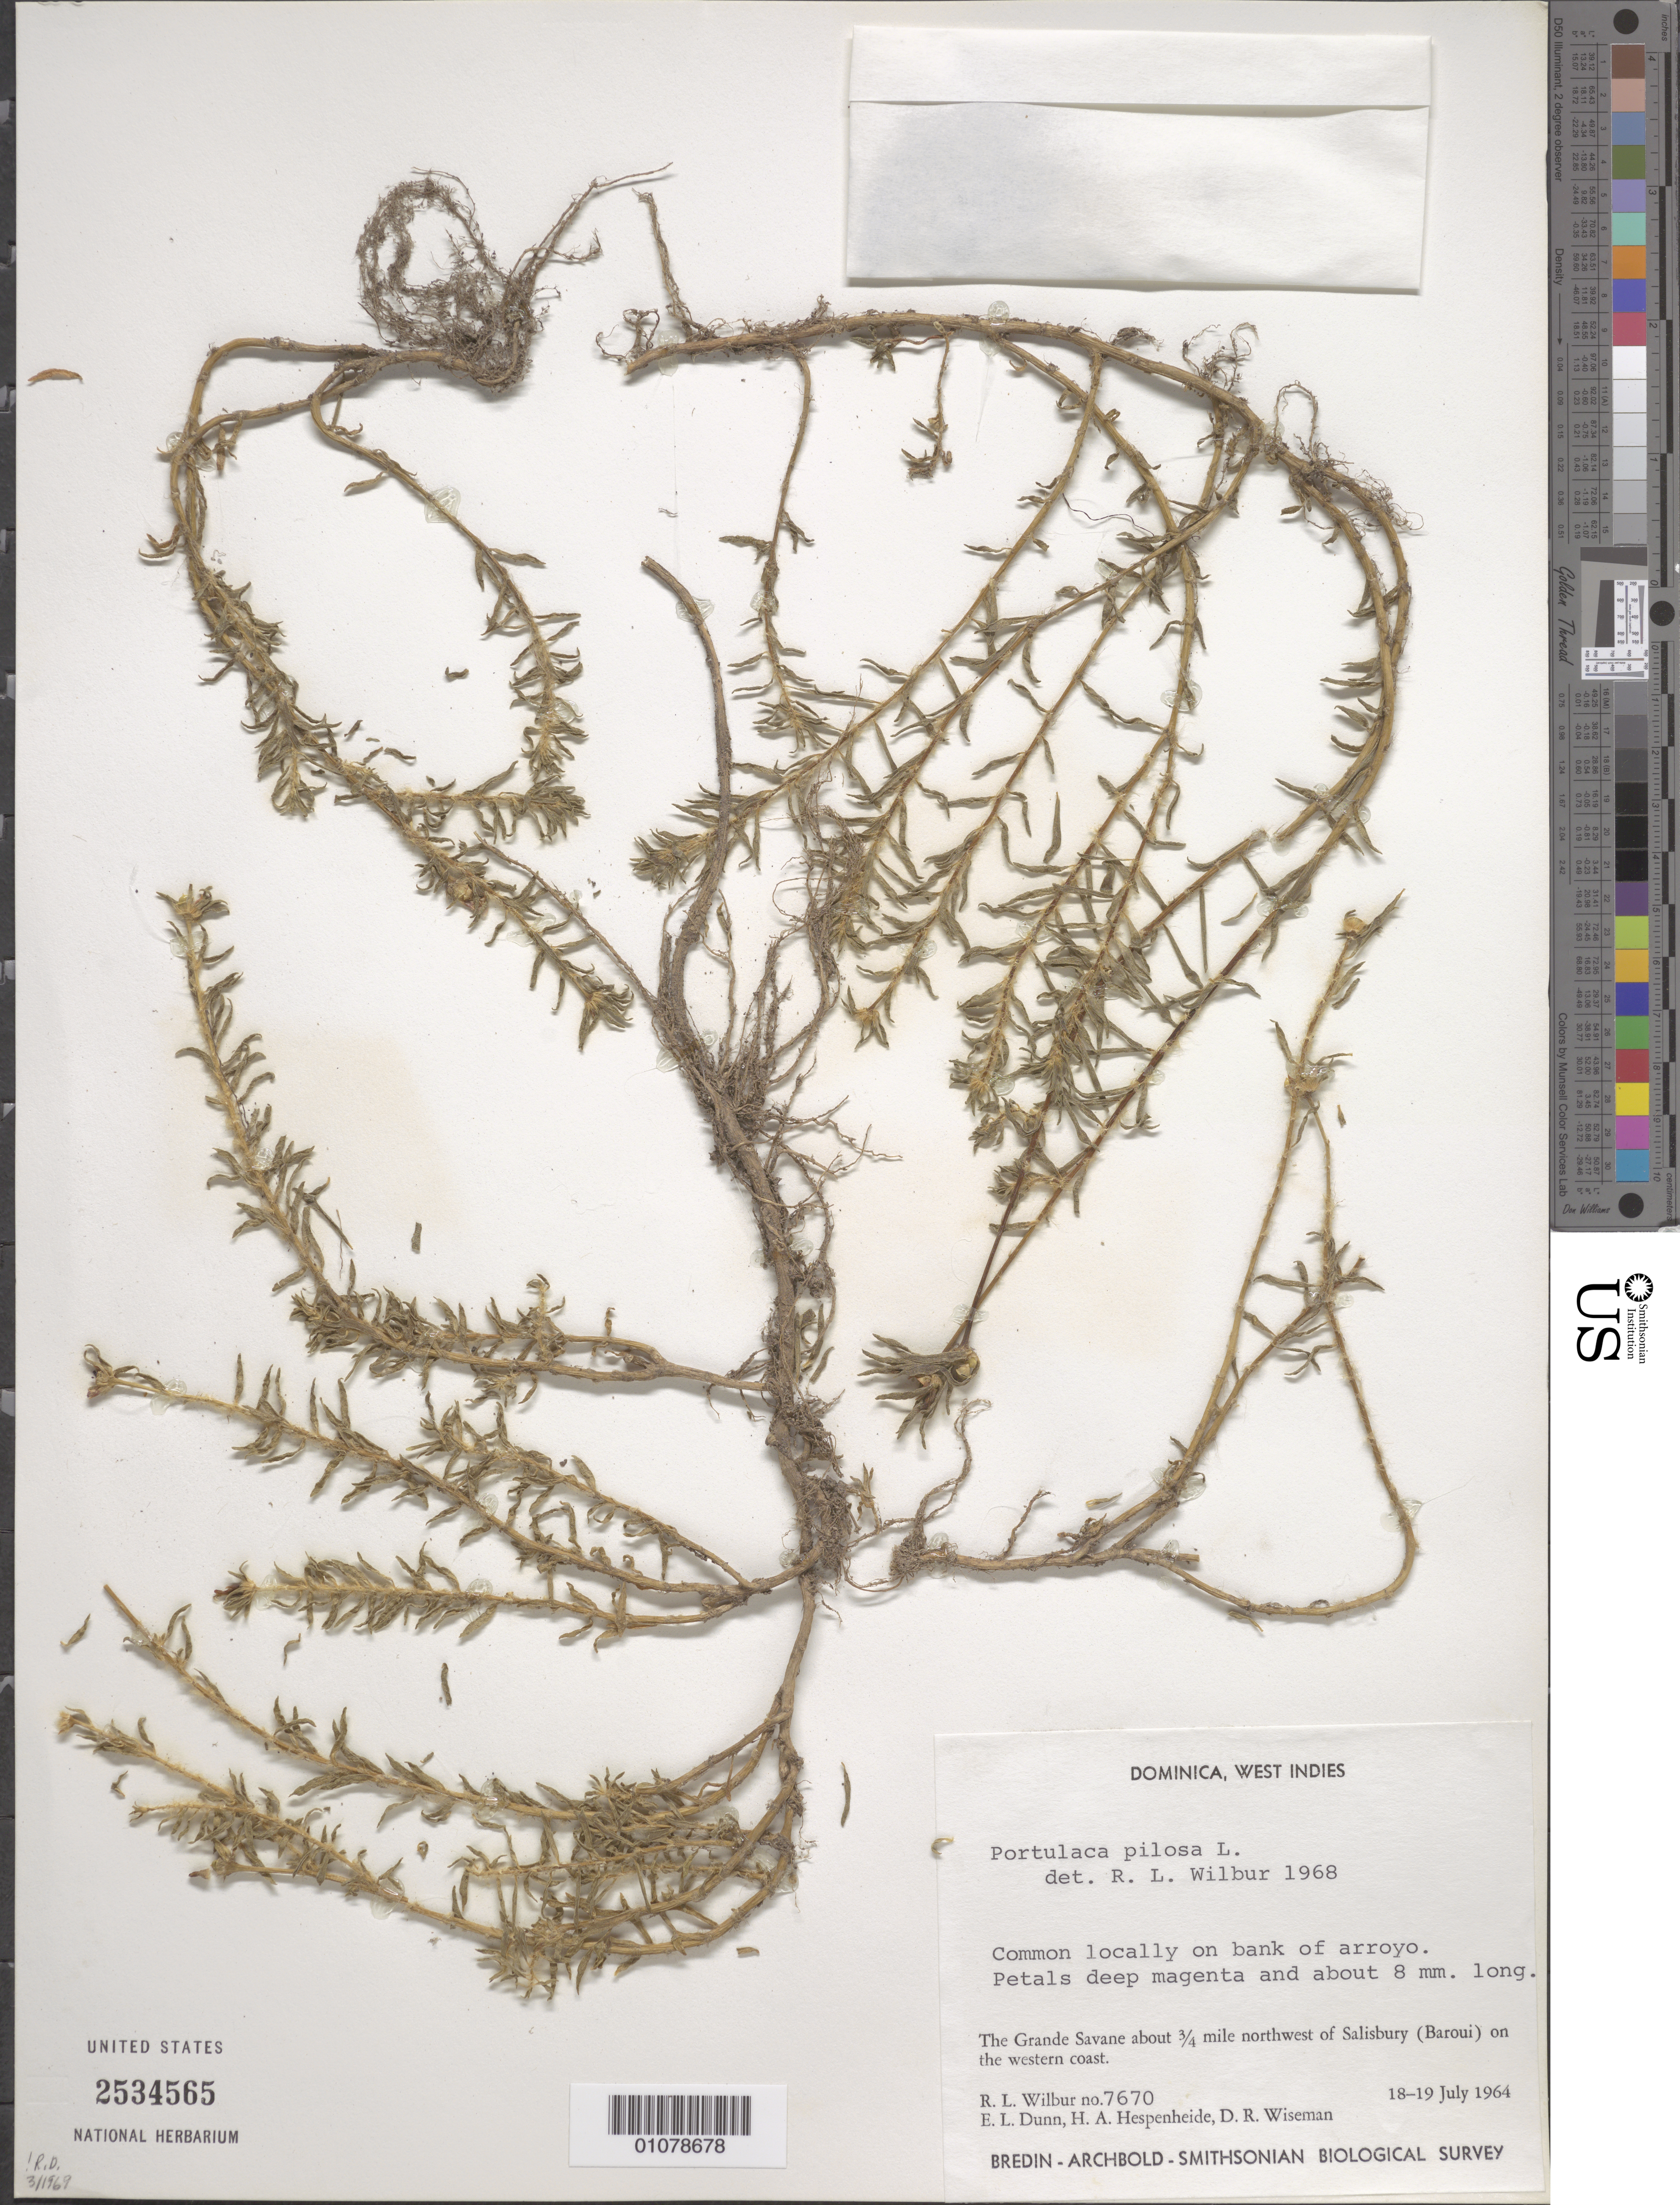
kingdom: Plantae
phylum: Tracheophyta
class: Magnoliopsida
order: Caryophyllales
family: Portulacaceae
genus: Portulaca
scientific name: Portulaca pilosa f. pilosa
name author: L.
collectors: R. L. Wilbur, E. Dunn, E. Hespenheide & D. R. Wiseman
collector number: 7670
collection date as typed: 18 Jul 1964 to 19 Jul 1964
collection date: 1964-07-18/1964-07-19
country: Dominica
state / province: St. Mark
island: Dominica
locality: The Grande Savane about 3/4 mile NW of Salisbury (Baroui) on the W coast.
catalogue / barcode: US 2534565